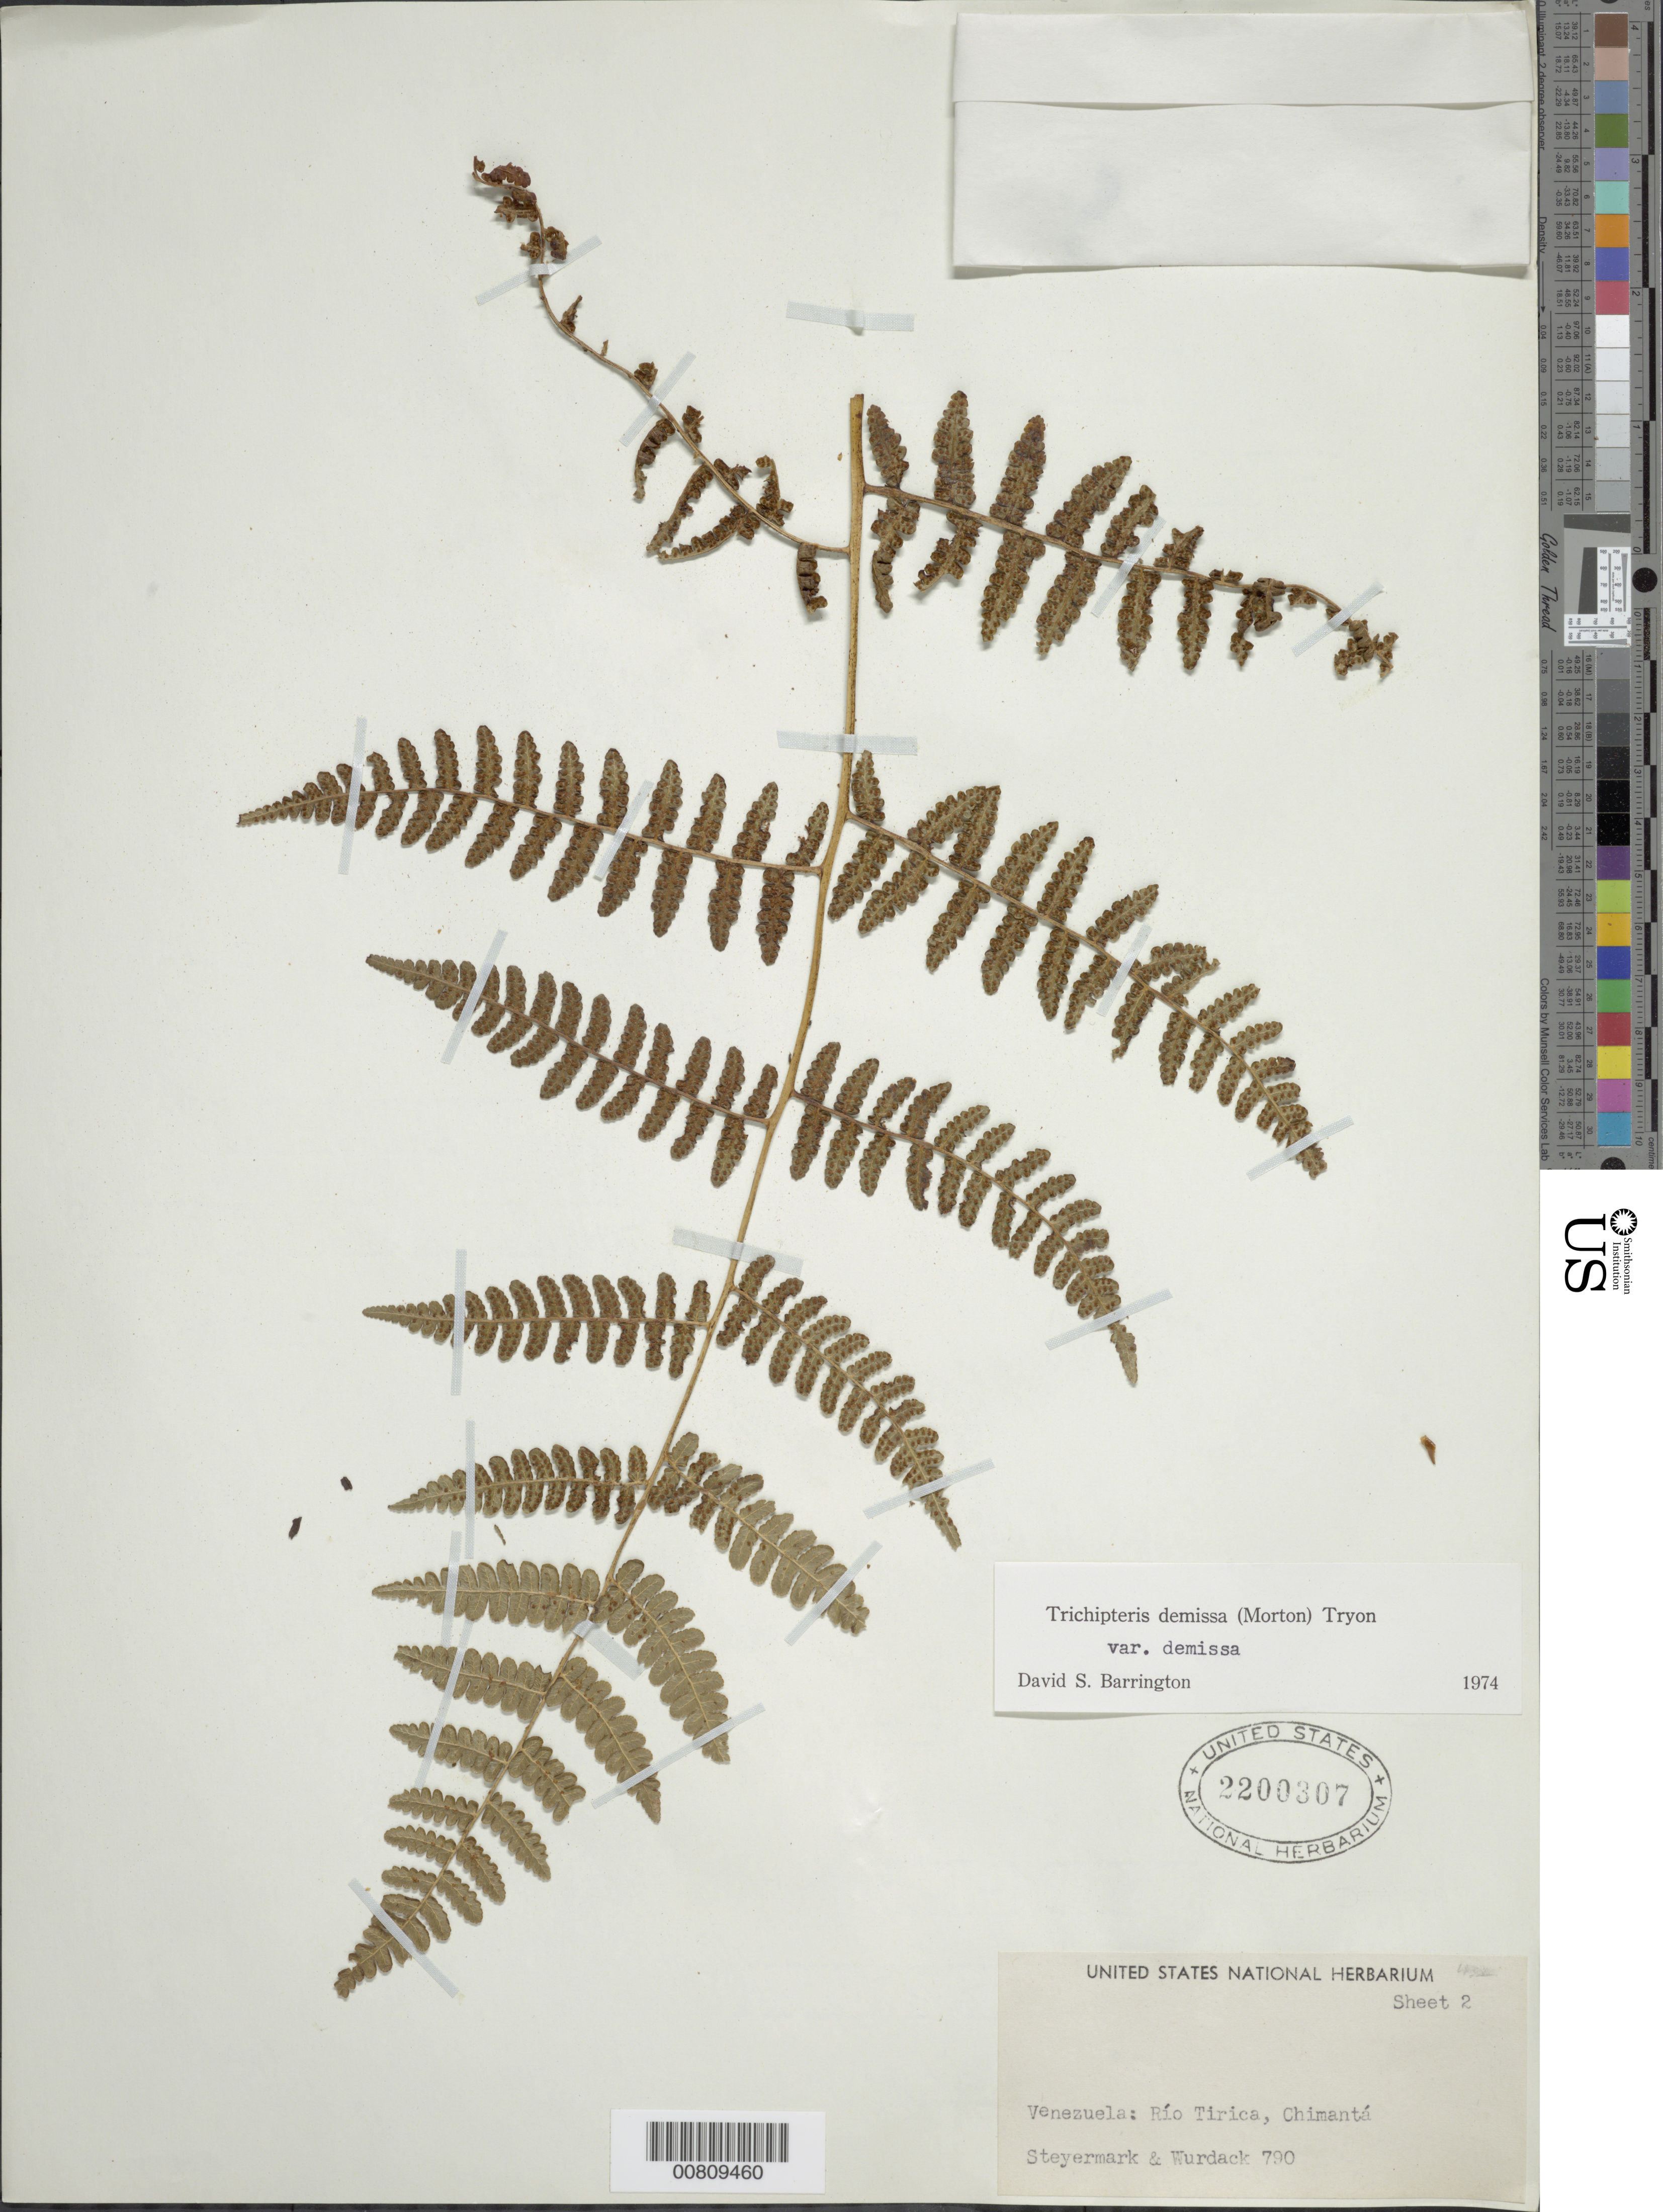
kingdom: Plantae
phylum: Tracheophyta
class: Polypodiopsida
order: Cyatheales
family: Cyatheaceae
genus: Cyathea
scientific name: Cyathea demissa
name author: (C.V. Morton) A.R. Sm. ex Lellinger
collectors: J. Steyermark & -- Wurdack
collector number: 790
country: Venezuela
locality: Venezuela: Río Tirica, Chimantá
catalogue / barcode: US 2200307